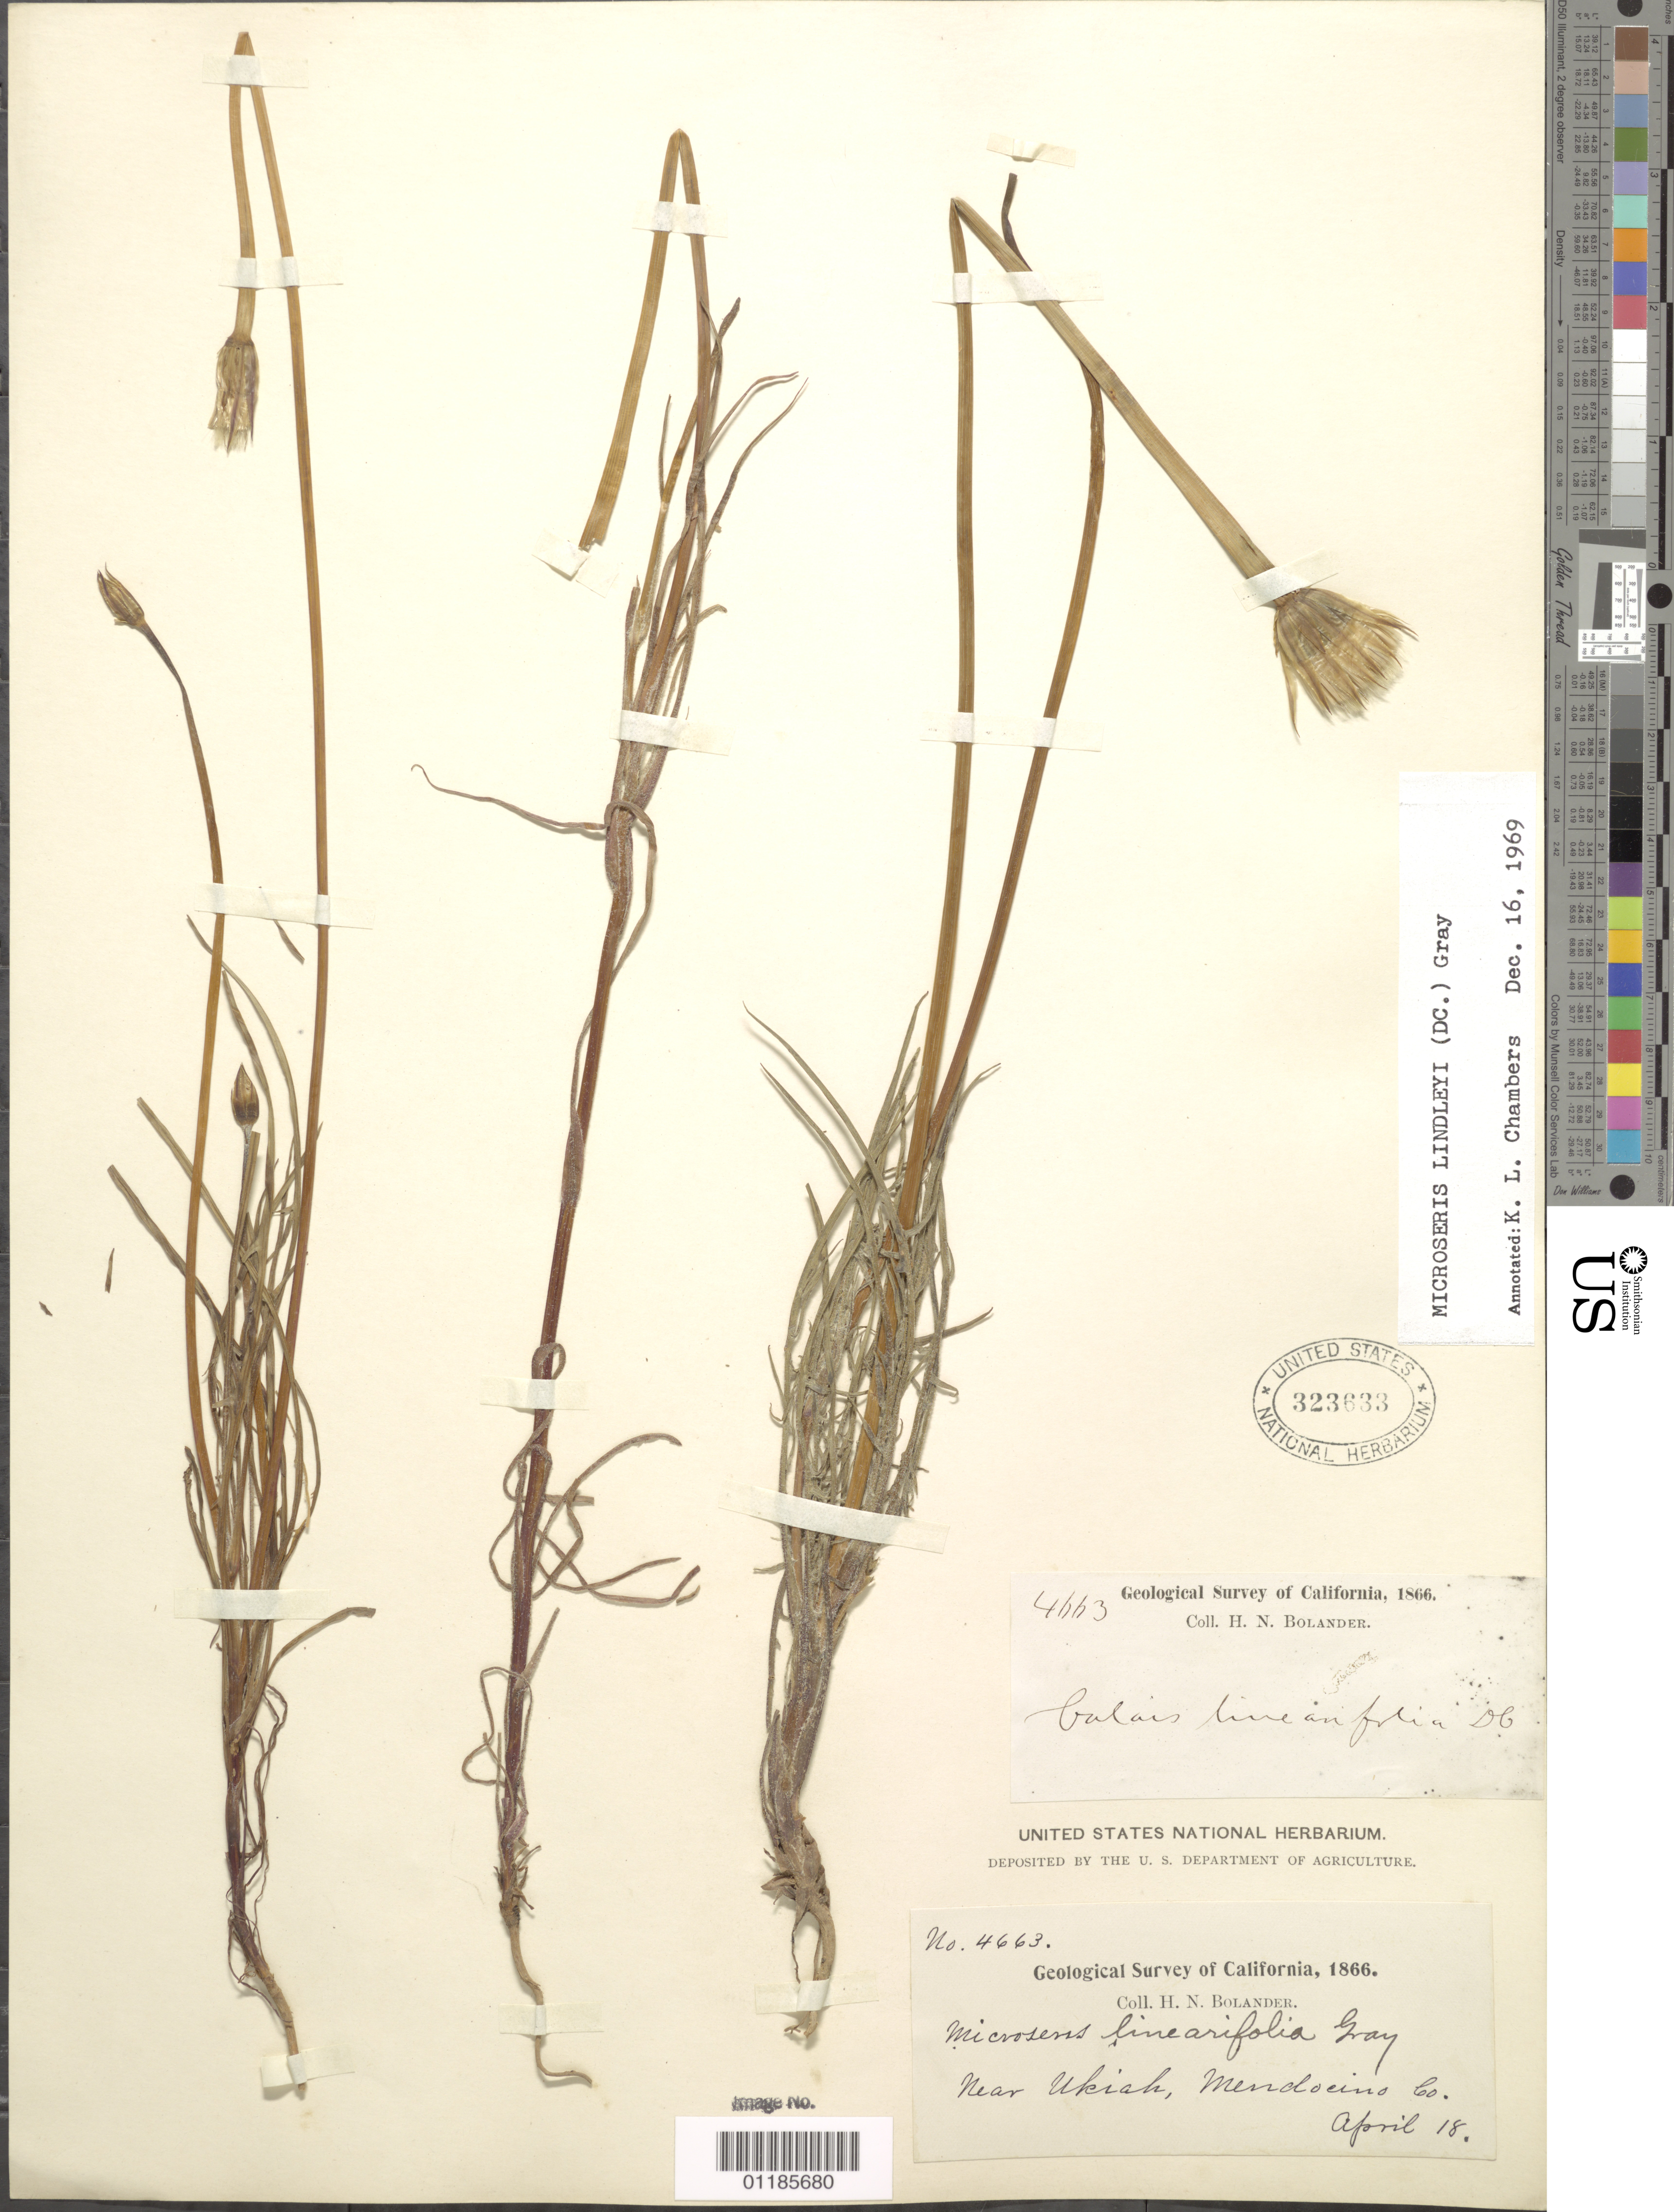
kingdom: Plantae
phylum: Tracheophyta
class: Magnoliopsida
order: Asterales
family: Asteraceae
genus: Uropappus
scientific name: Uropappus lindleyi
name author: (DC.) Nutt.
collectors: H. Bolander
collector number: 4663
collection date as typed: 18 Apr 1866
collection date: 1866-04-18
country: United States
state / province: California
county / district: Mendocino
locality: Ukiah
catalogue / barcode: US 323633